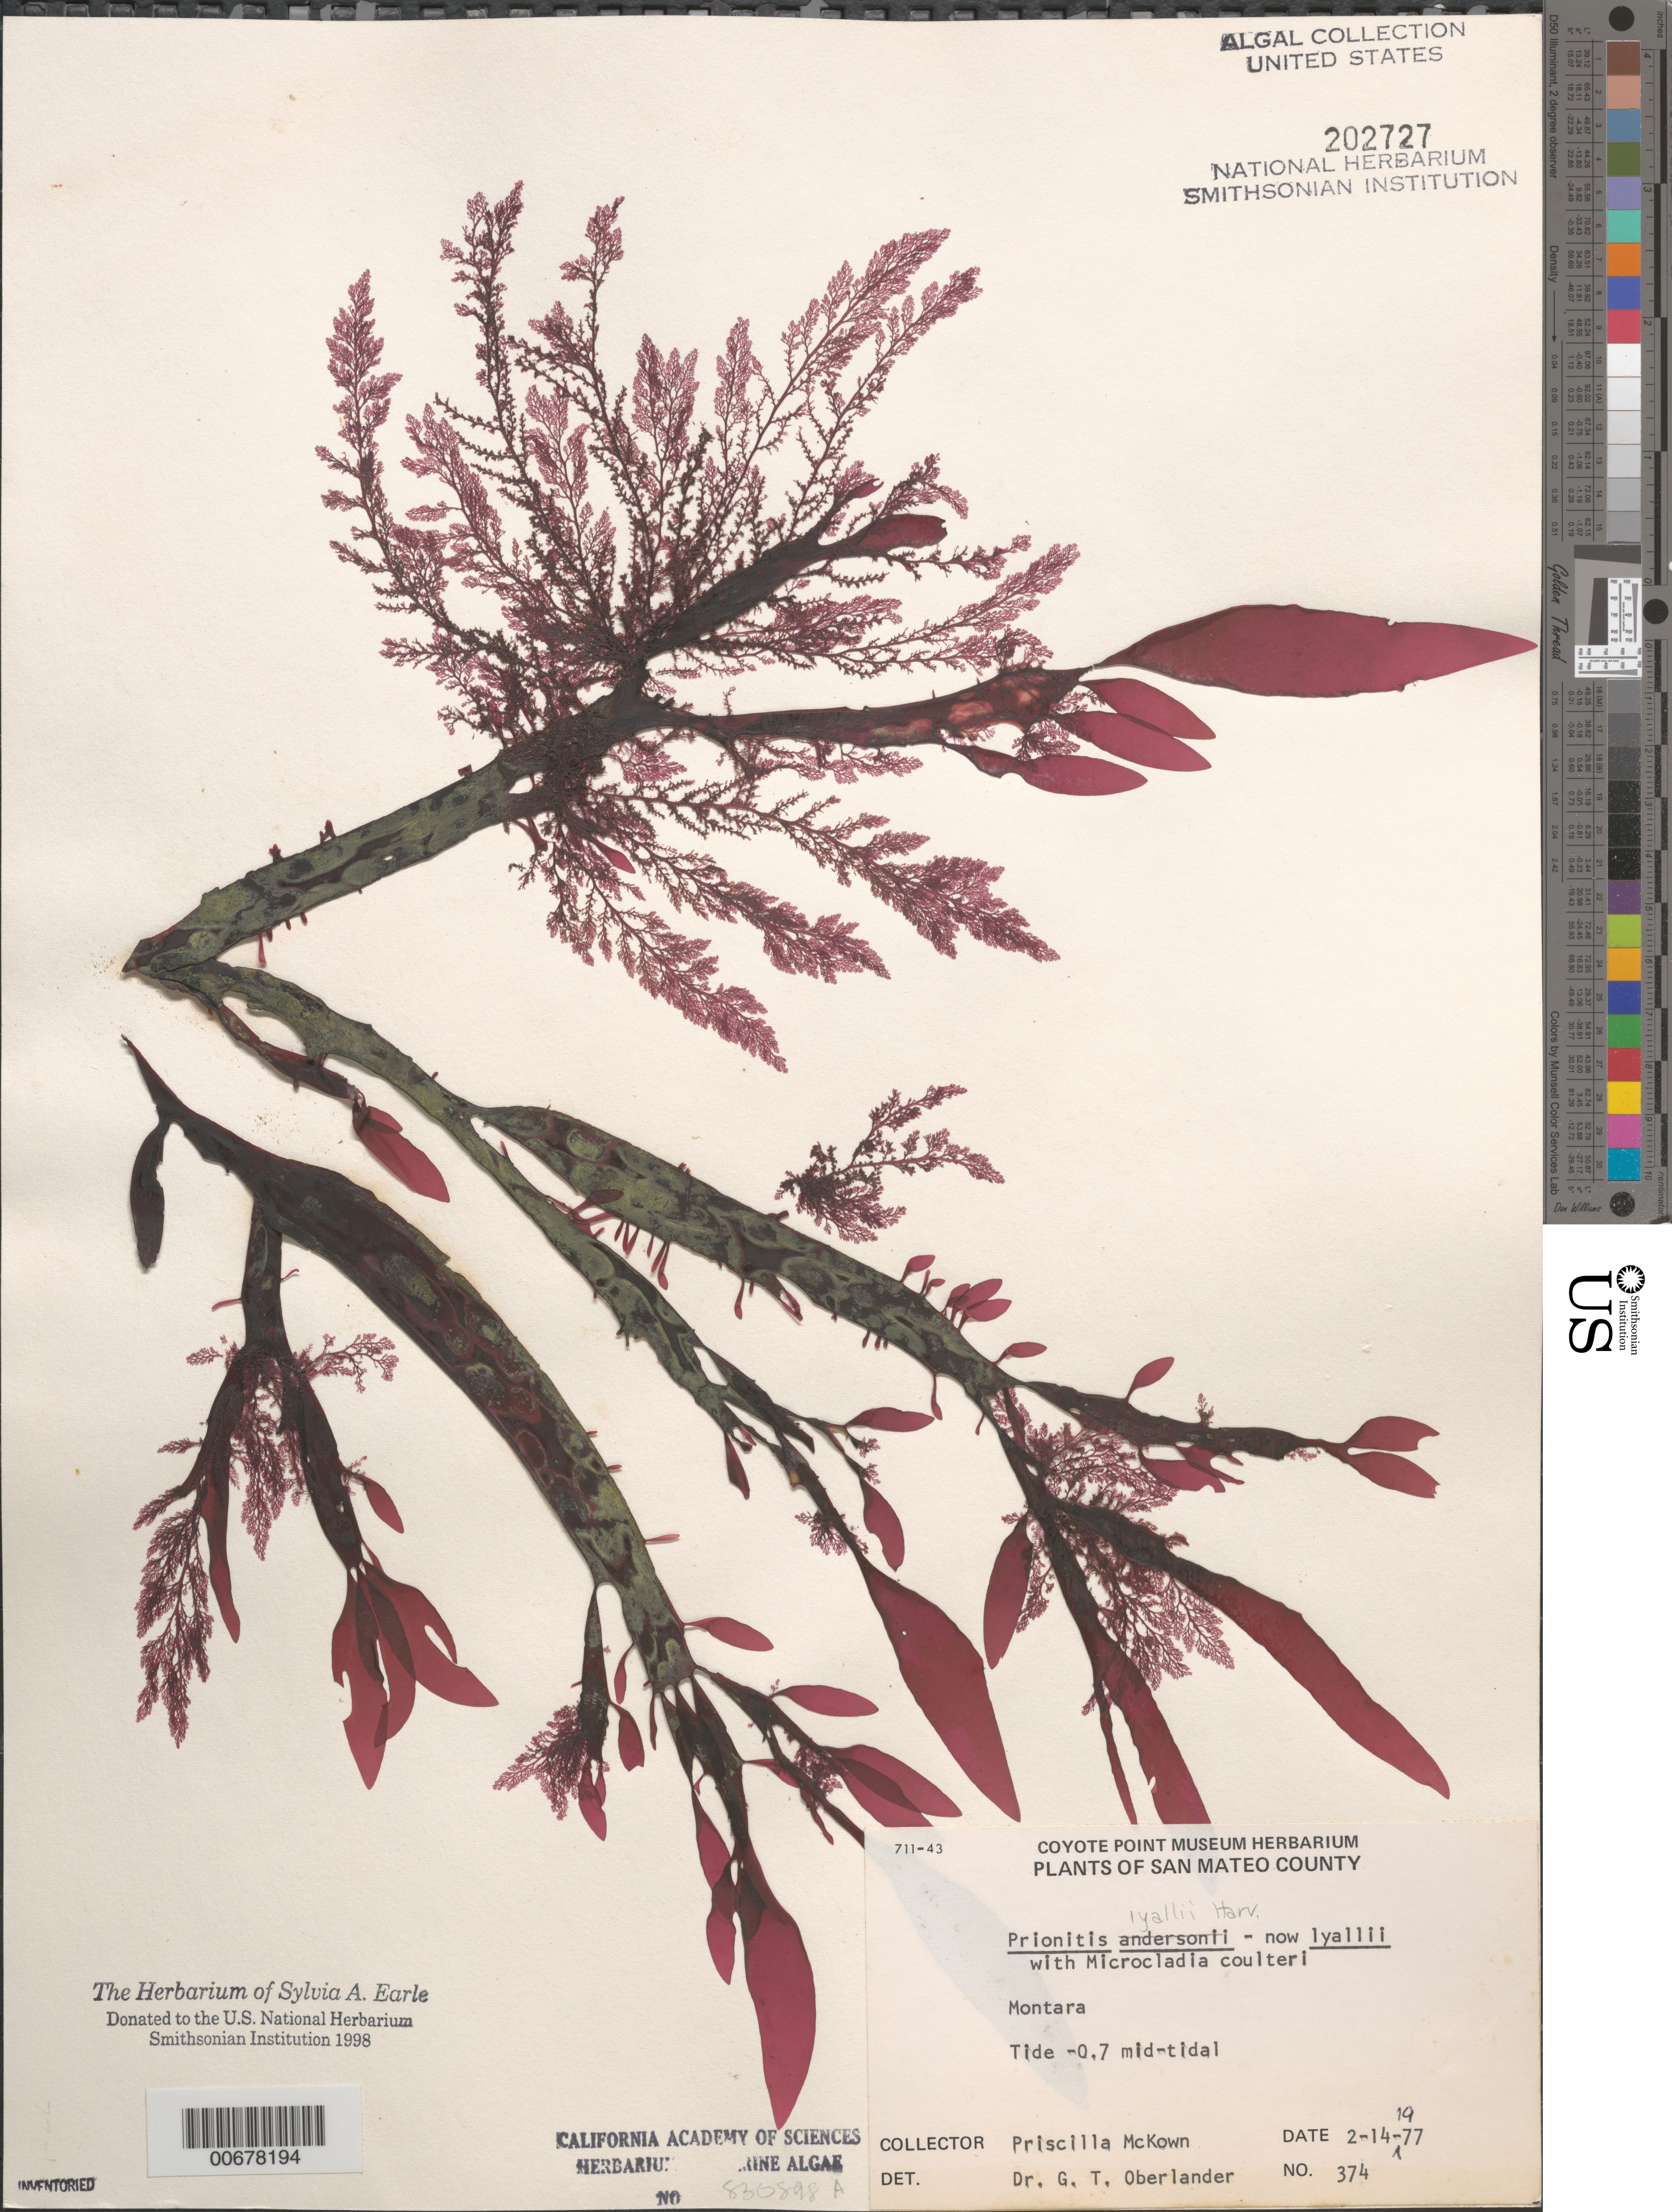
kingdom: Plantae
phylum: Rhodophyta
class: Florideophyceae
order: Cryptonemiales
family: Cryptonemiaceae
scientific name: Prionitis sternbergii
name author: (C. Agardh) J. Agardh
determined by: Algae name updating Project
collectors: P. McKown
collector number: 374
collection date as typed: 14 Feb 1977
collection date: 1977-02-14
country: United States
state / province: California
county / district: San Mateo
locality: Montara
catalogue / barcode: US 202727